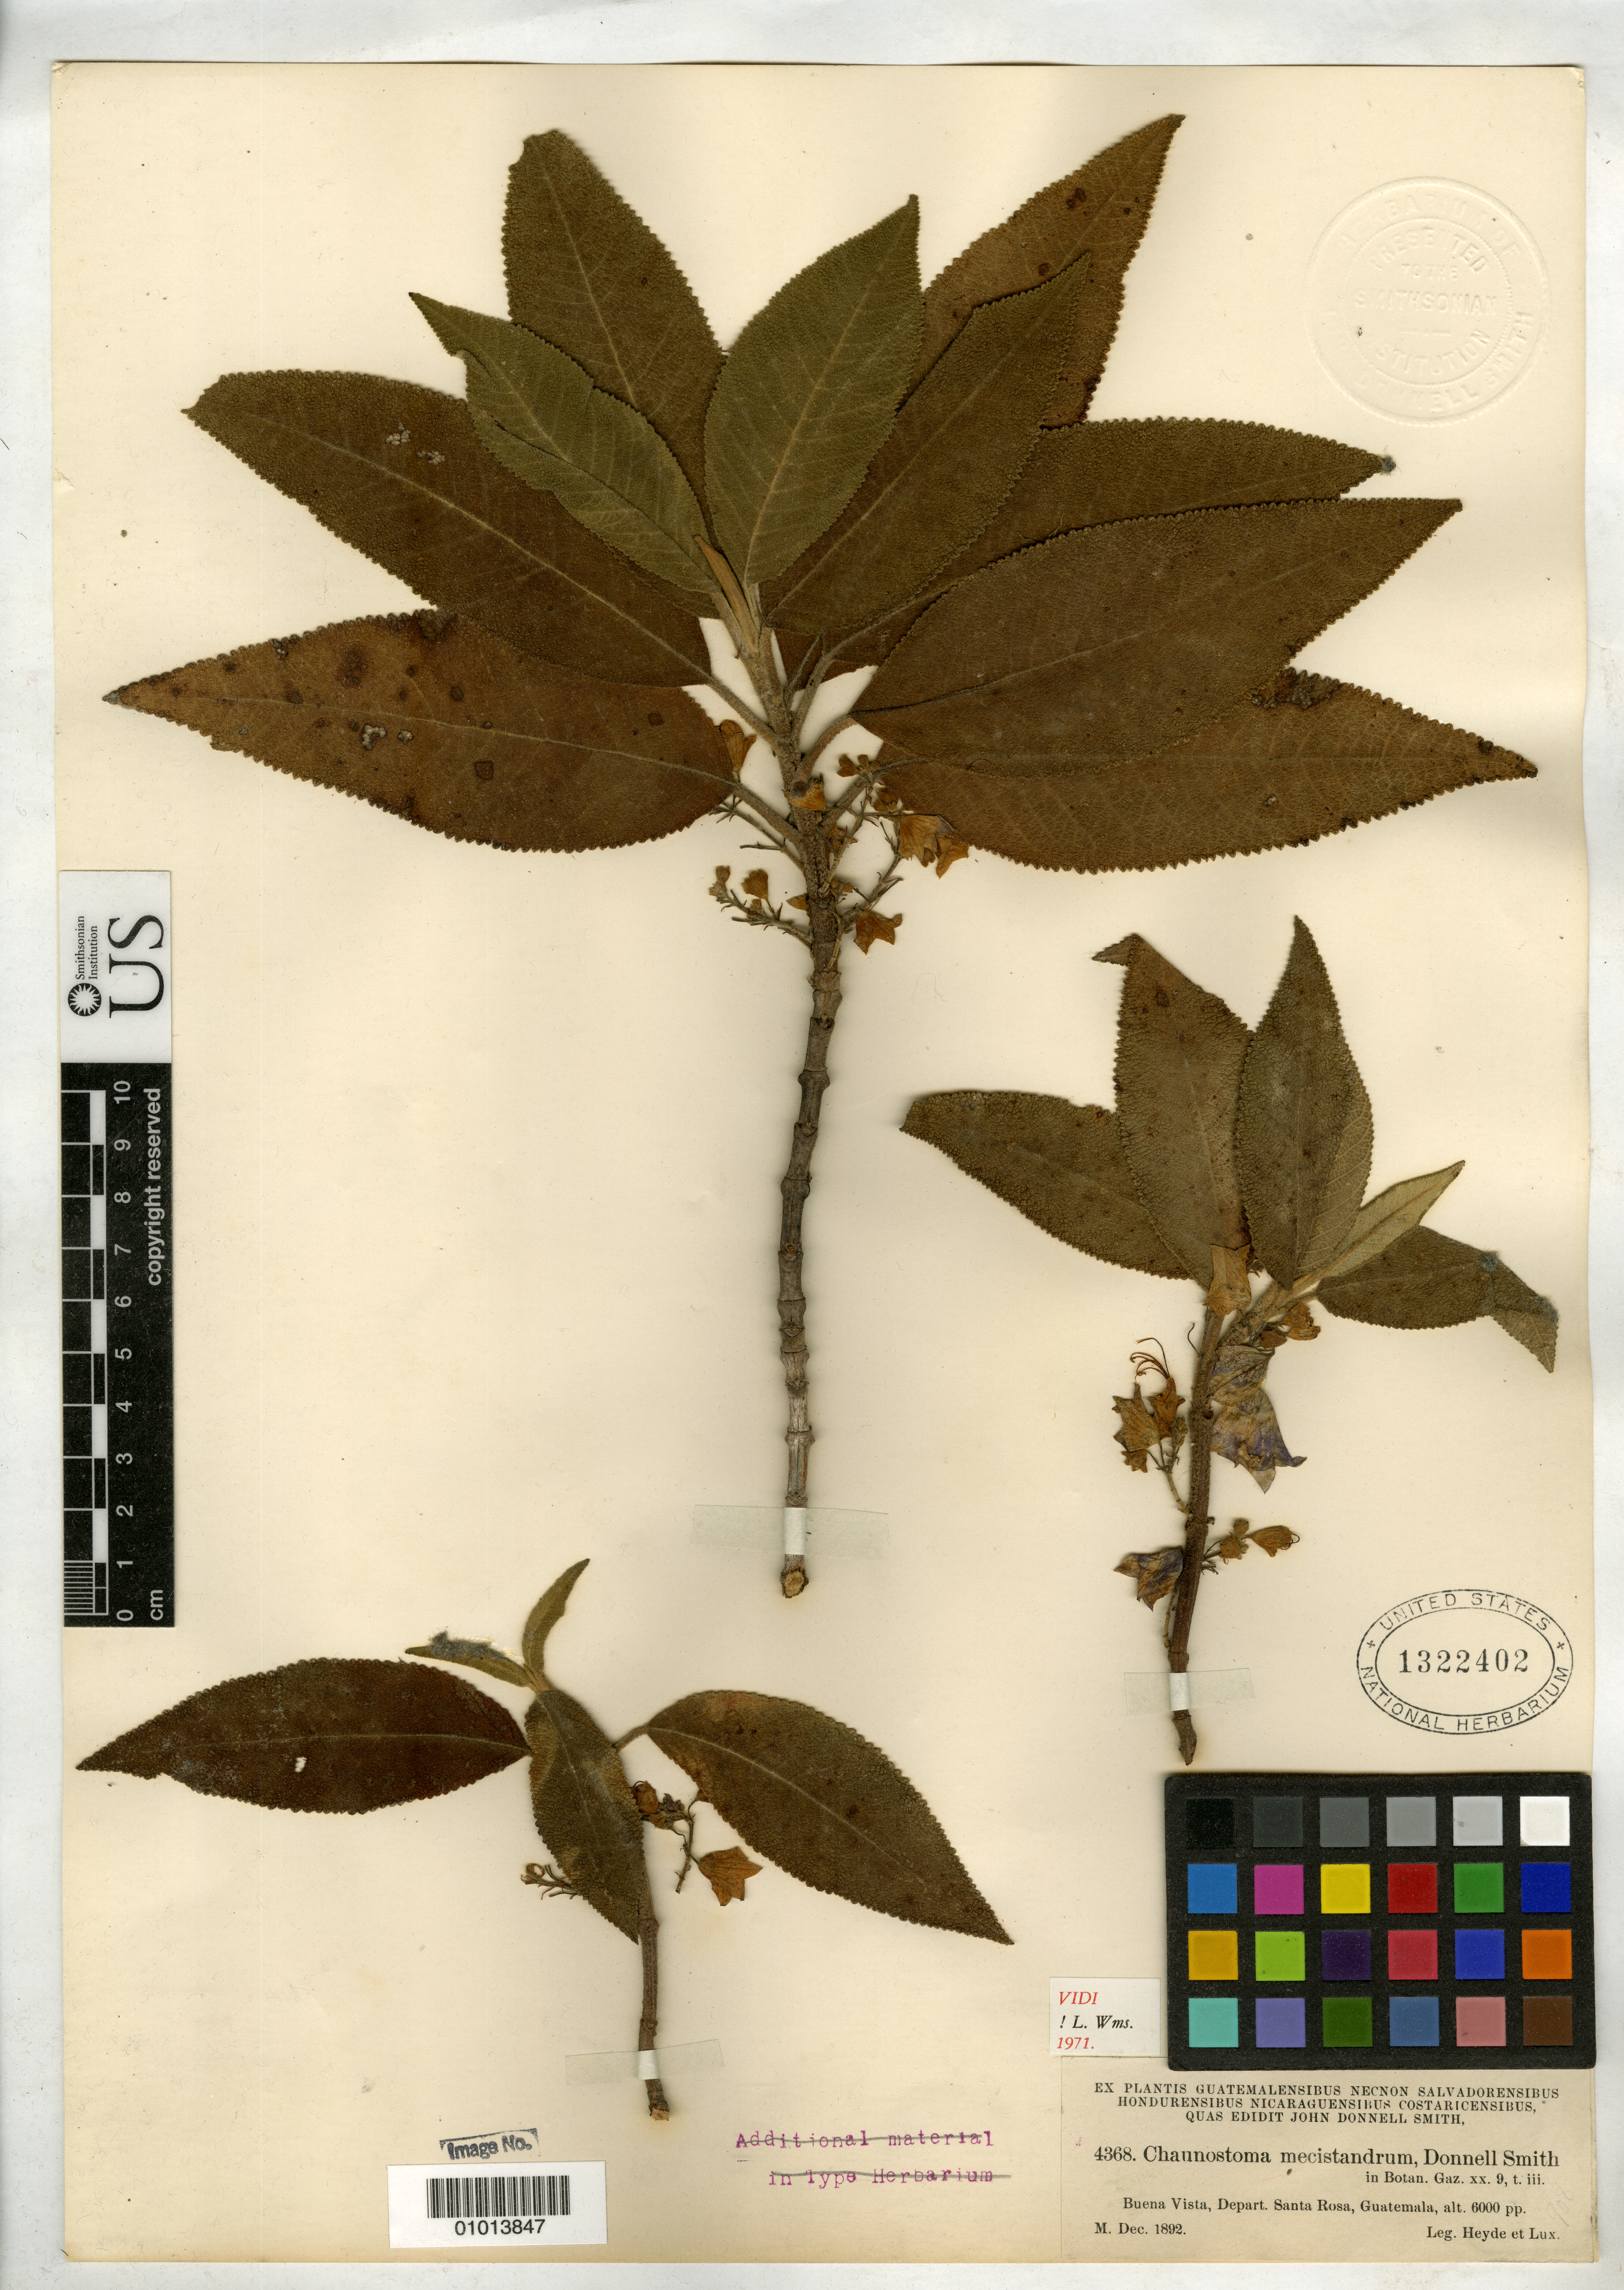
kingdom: Plantae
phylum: Tracheophyta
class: Magnoliopsida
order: Lamiales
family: Lamiaceae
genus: Chaunostoma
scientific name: Chaunostoma mecistandrum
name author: Donn. Sm.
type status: Type Collection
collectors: E. T. Heyde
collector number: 4368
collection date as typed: Dec 1892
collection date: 1892-12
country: Guatemala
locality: Buena Vista, Depart. Santa Rosa.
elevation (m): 1829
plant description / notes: Specimen ex John Donnell Smith herbarium.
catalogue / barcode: US 1322402